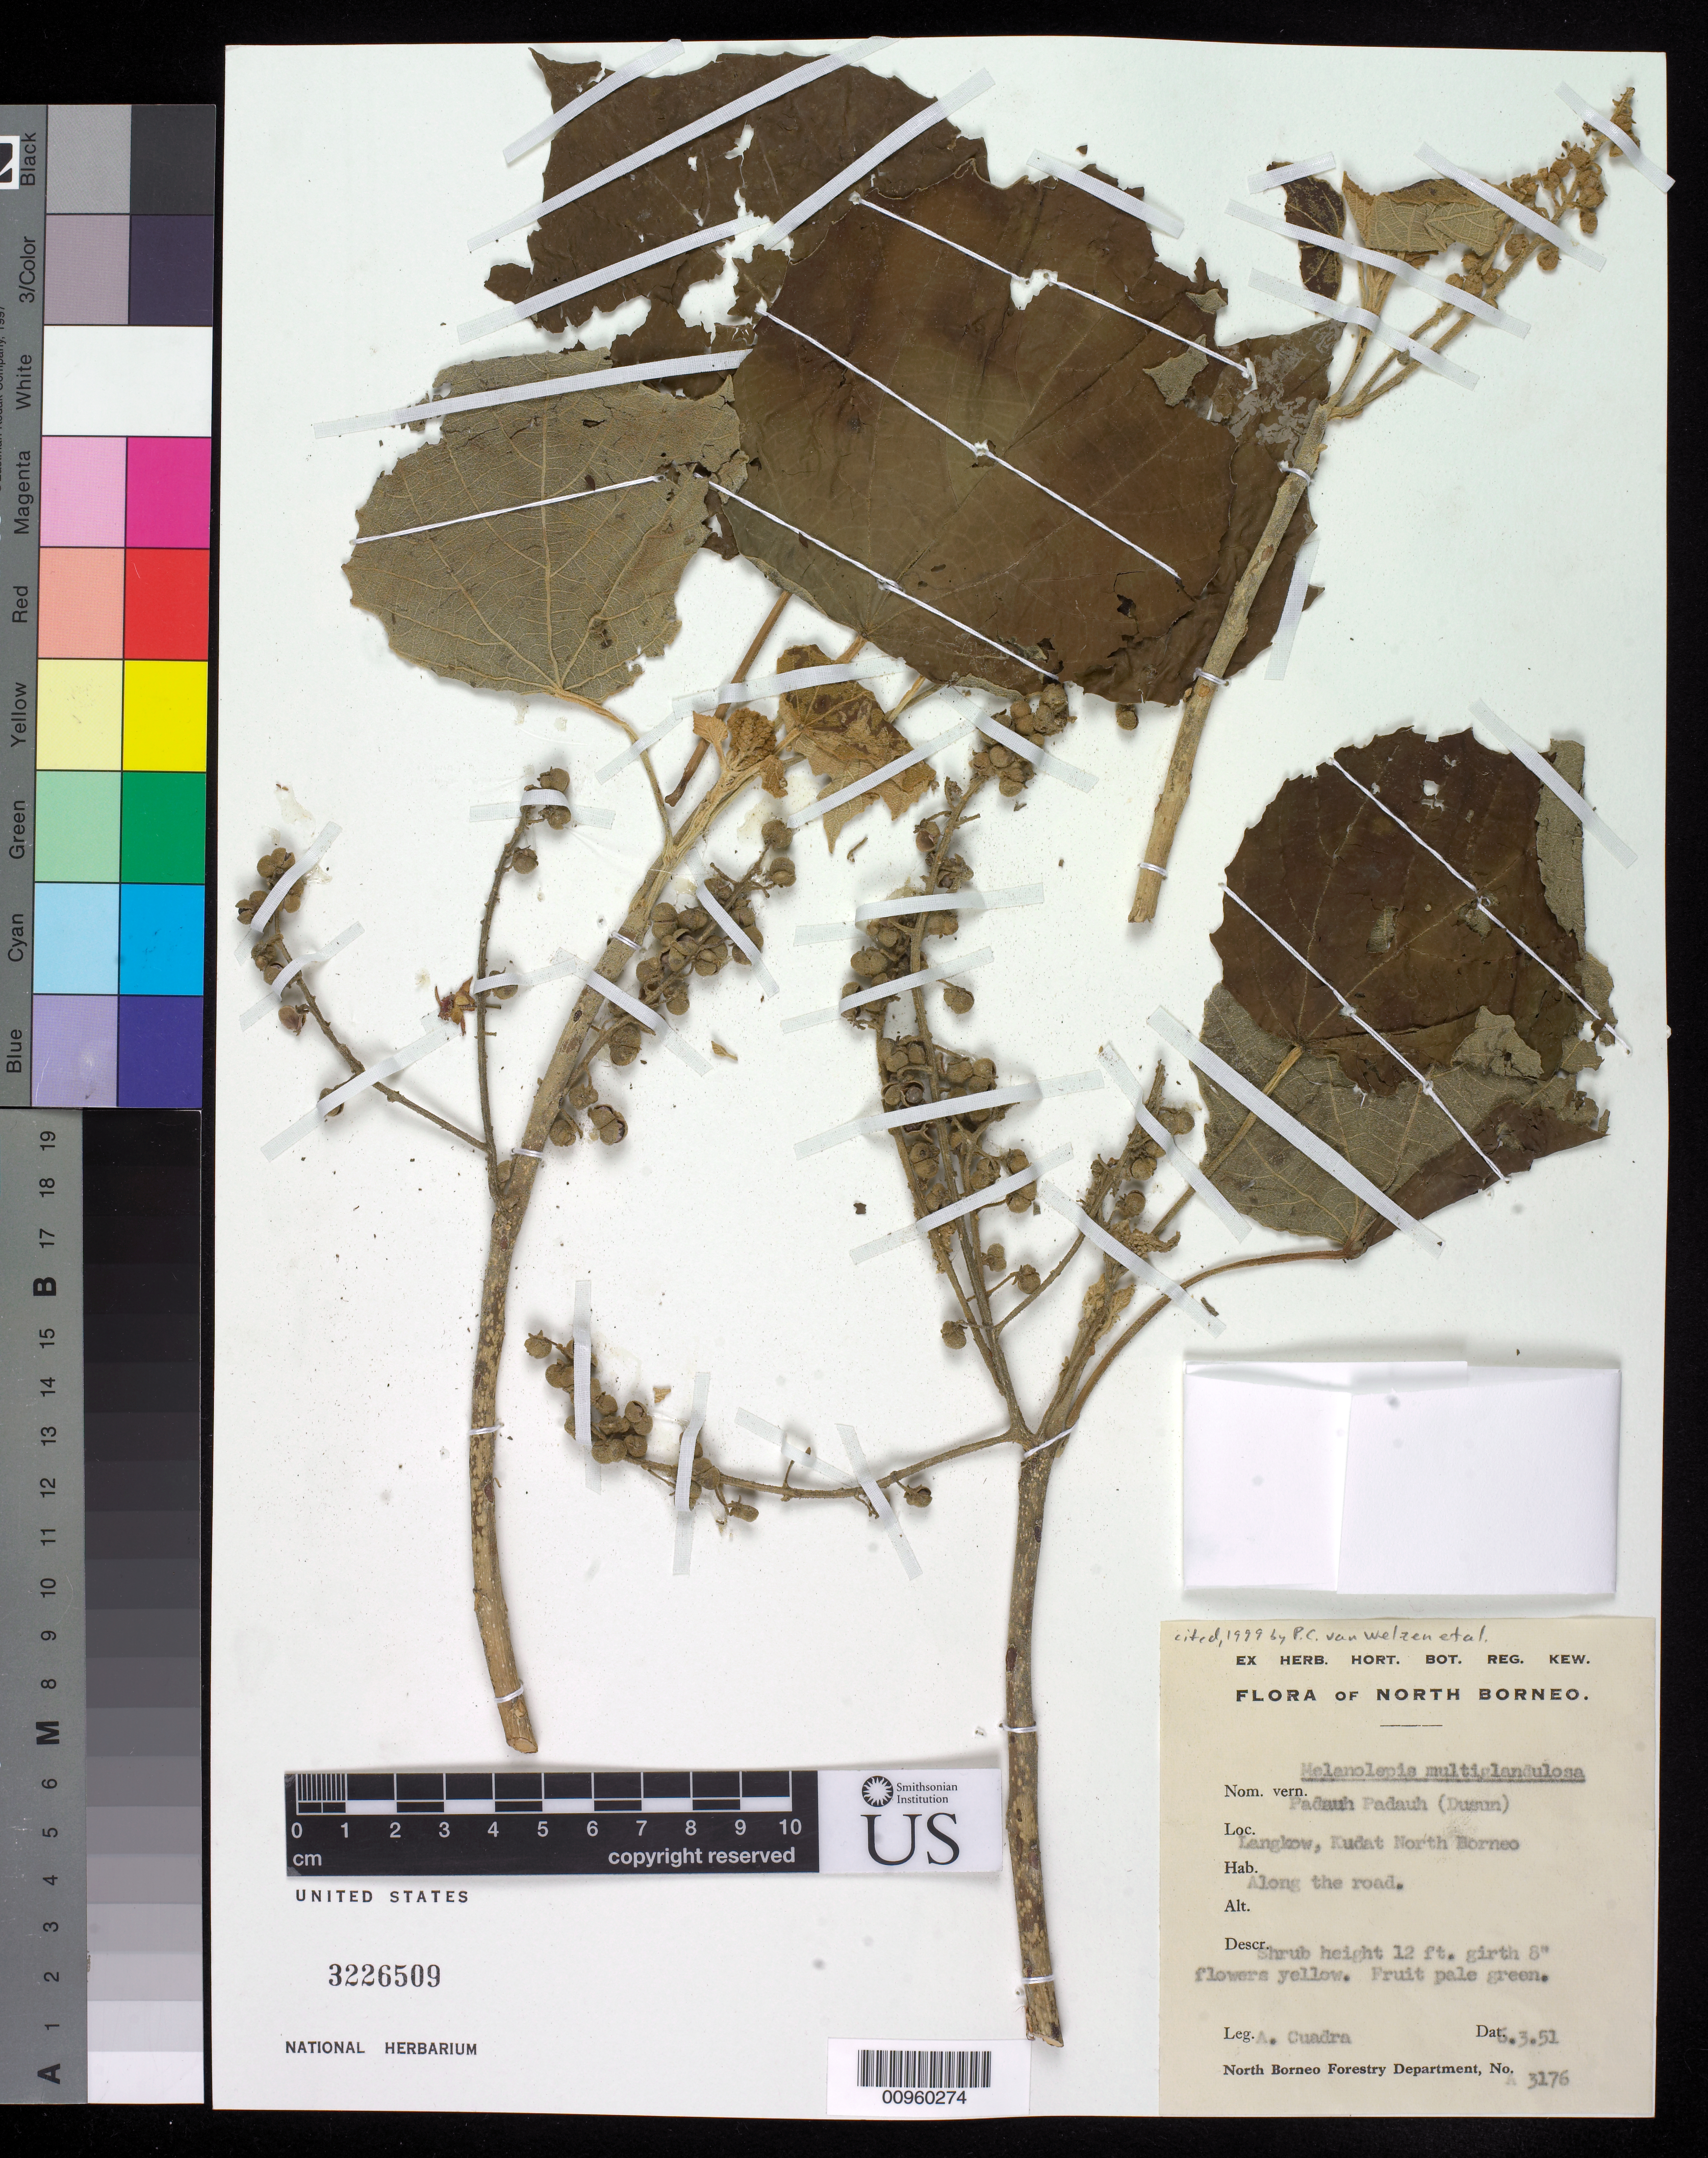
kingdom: Plantae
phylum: Tracheophyta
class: Magnoliopsida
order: Malpighiales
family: Euphorbiaceae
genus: Melanolepis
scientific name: Melanolepis multiglandulosa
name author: (Reinw. ex Blume) Rchb. f. & Zoll.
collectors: A. Cuadra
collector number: A 3176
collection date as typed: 06 Mar 1951 or 03 Jun 1951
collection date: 1951-03-06 or 1951-06-03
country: Malaysia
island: Borneo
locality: Langkow, Kudat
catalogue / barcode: US 3226509